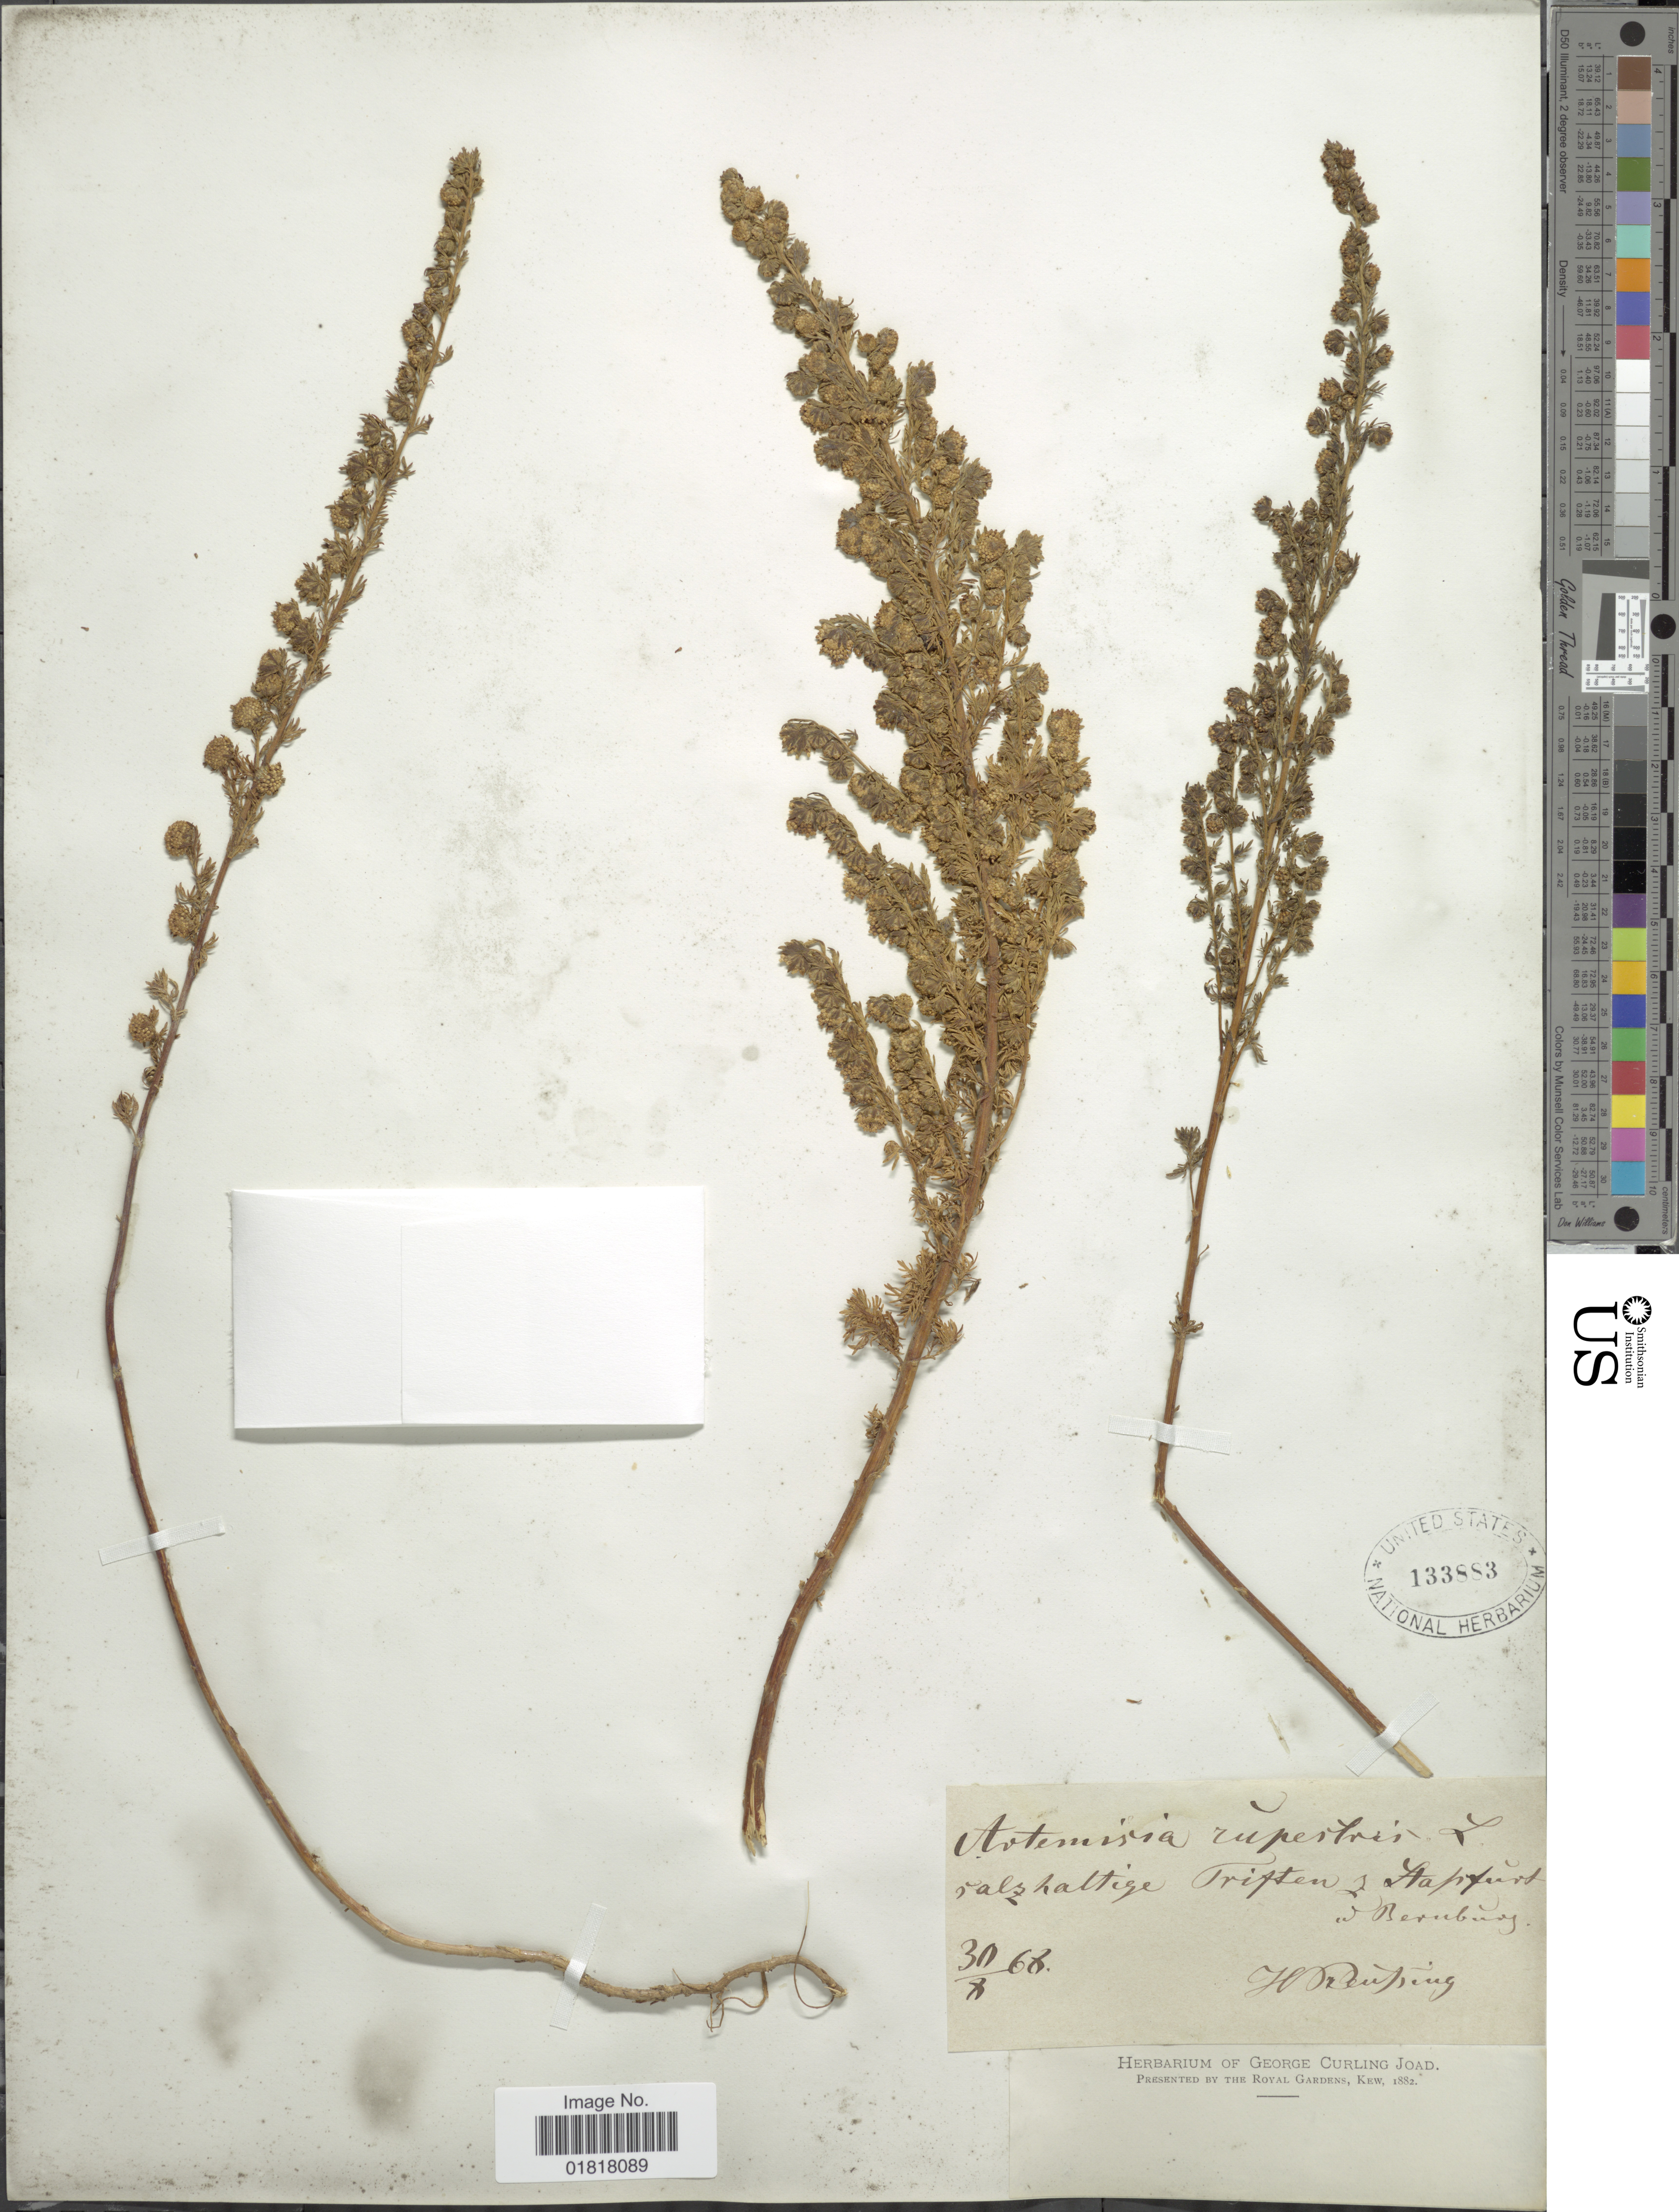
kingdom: Plantae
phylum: Tracheophyta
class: Magnoliopsida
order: Asterales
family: Asteraceae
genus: Artemisia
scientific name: Artemisia rupestris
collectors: H. Dreuping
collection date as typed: Transcribed d/m/y: 30/8/68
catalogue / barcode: US 133883